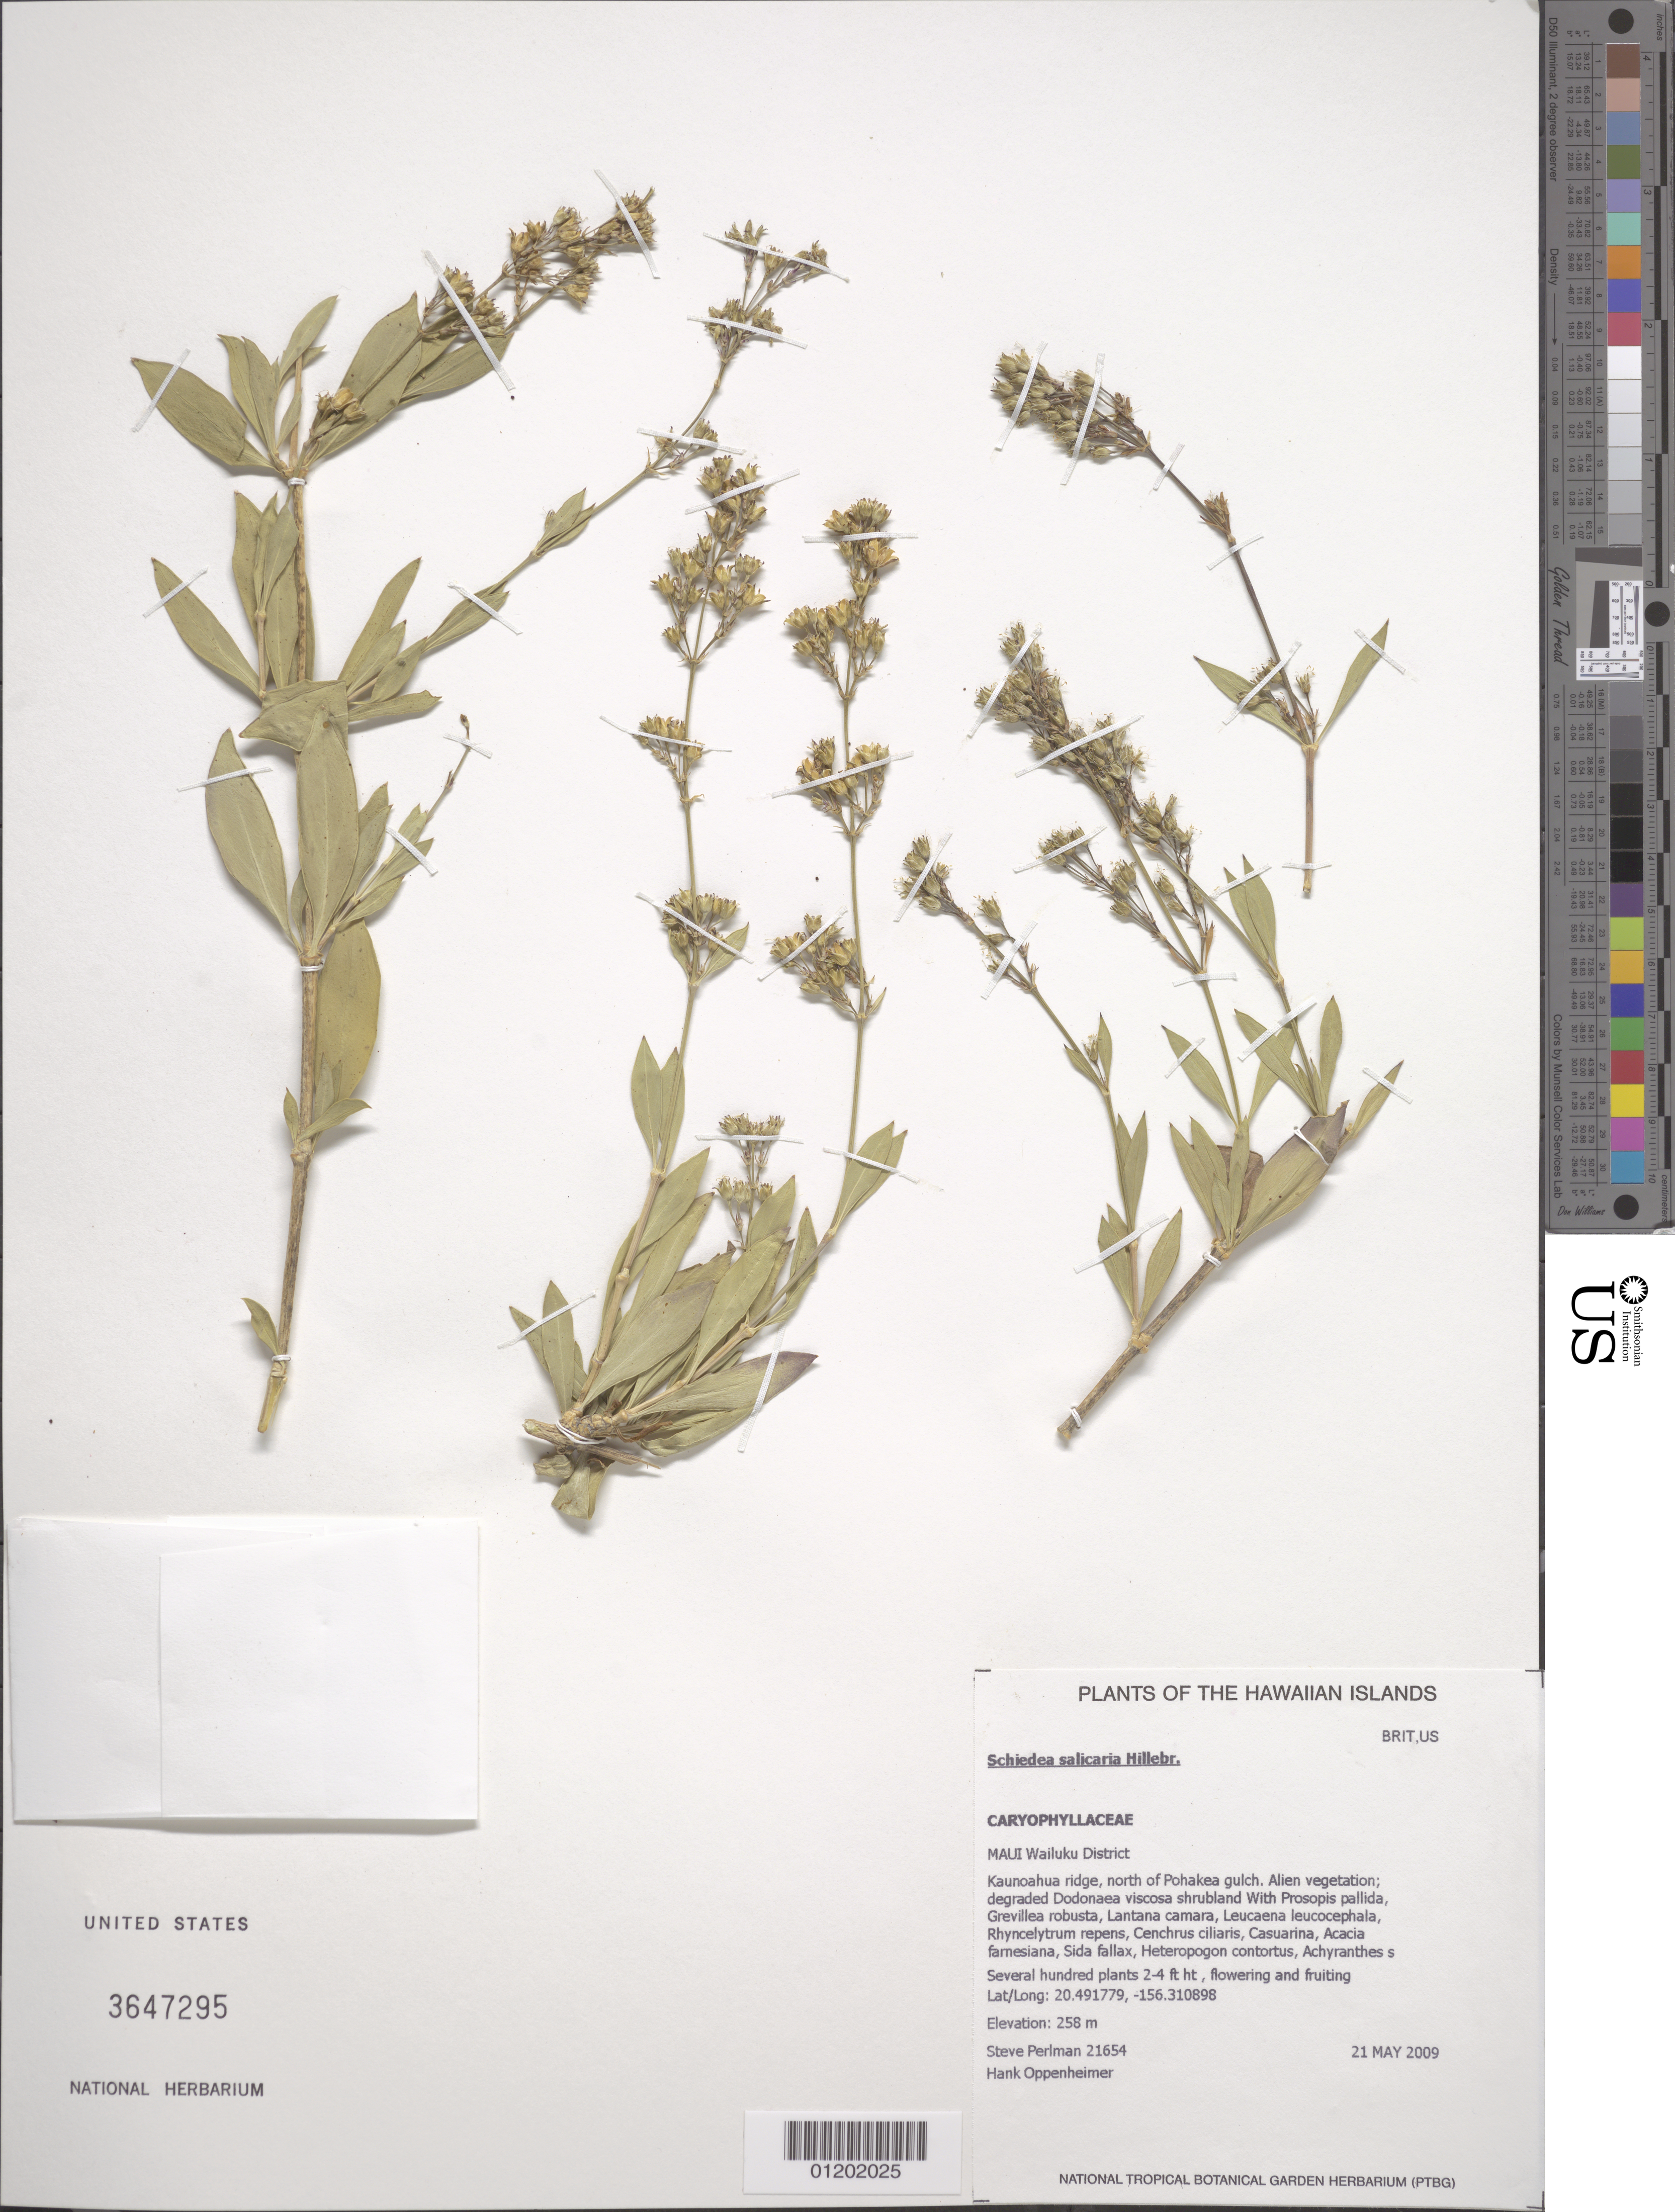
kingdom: Plantae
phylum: Tracheophyta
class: Magnoliopsida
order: Caryophyllales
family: Caryophyllaceae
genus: Schiedea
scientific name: Schiedea salicaria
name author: Hillebr.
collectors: S. P. Perlman & H. L. Oppenheimer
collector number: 21654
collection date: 2009-05-21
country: United States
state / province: Hawaii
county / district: Maui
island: Maui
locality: Wailuku District, Kaunoahua ridge, north of Pohakea gulch.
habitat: Degraded shrubland.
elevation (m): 258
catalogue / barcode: US 3647295